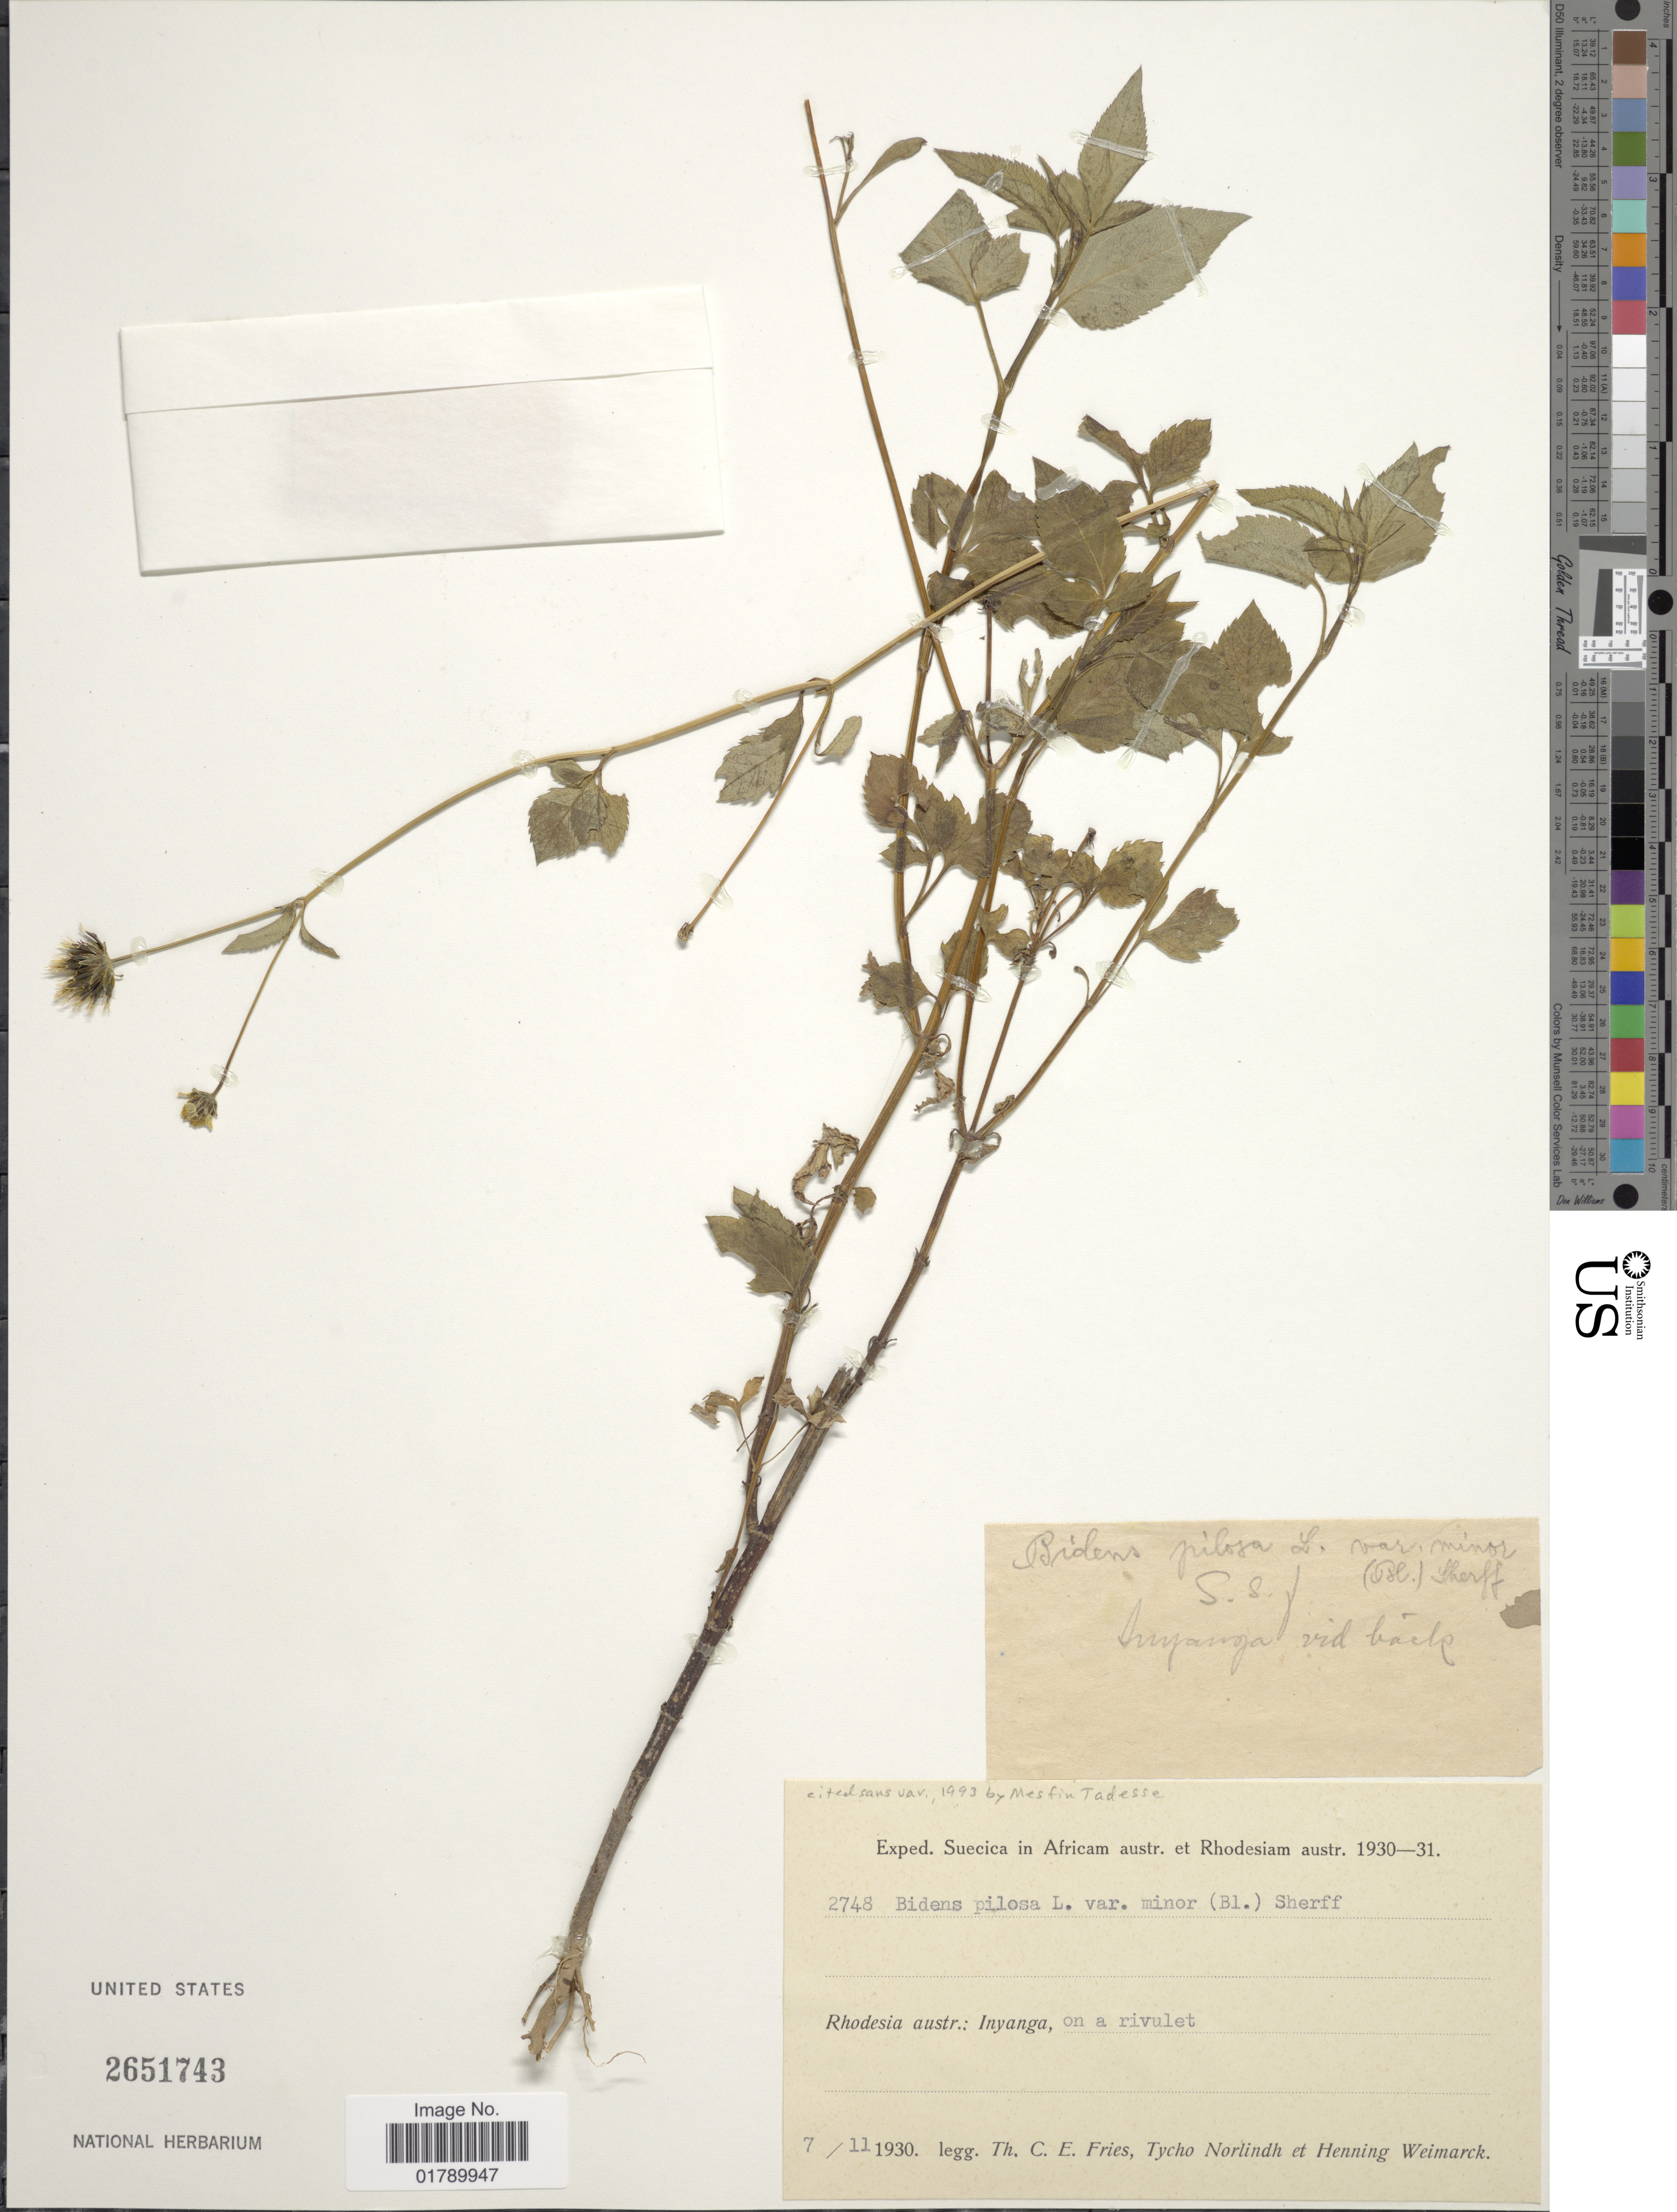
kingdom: Plantae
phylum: Tracheophyta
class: Magnoliopsida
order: Asterales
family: Asteraceae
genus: Bidens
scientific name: Bidens pilosa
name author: L.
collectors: T. C. E. Fries, N. T. Norlindh & H. Weimarck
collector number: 2748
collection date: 1930-11-07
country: Zimbabwe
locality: Rhodesia austr.: Inyanga, on a rivulet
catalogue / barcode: US 2651743